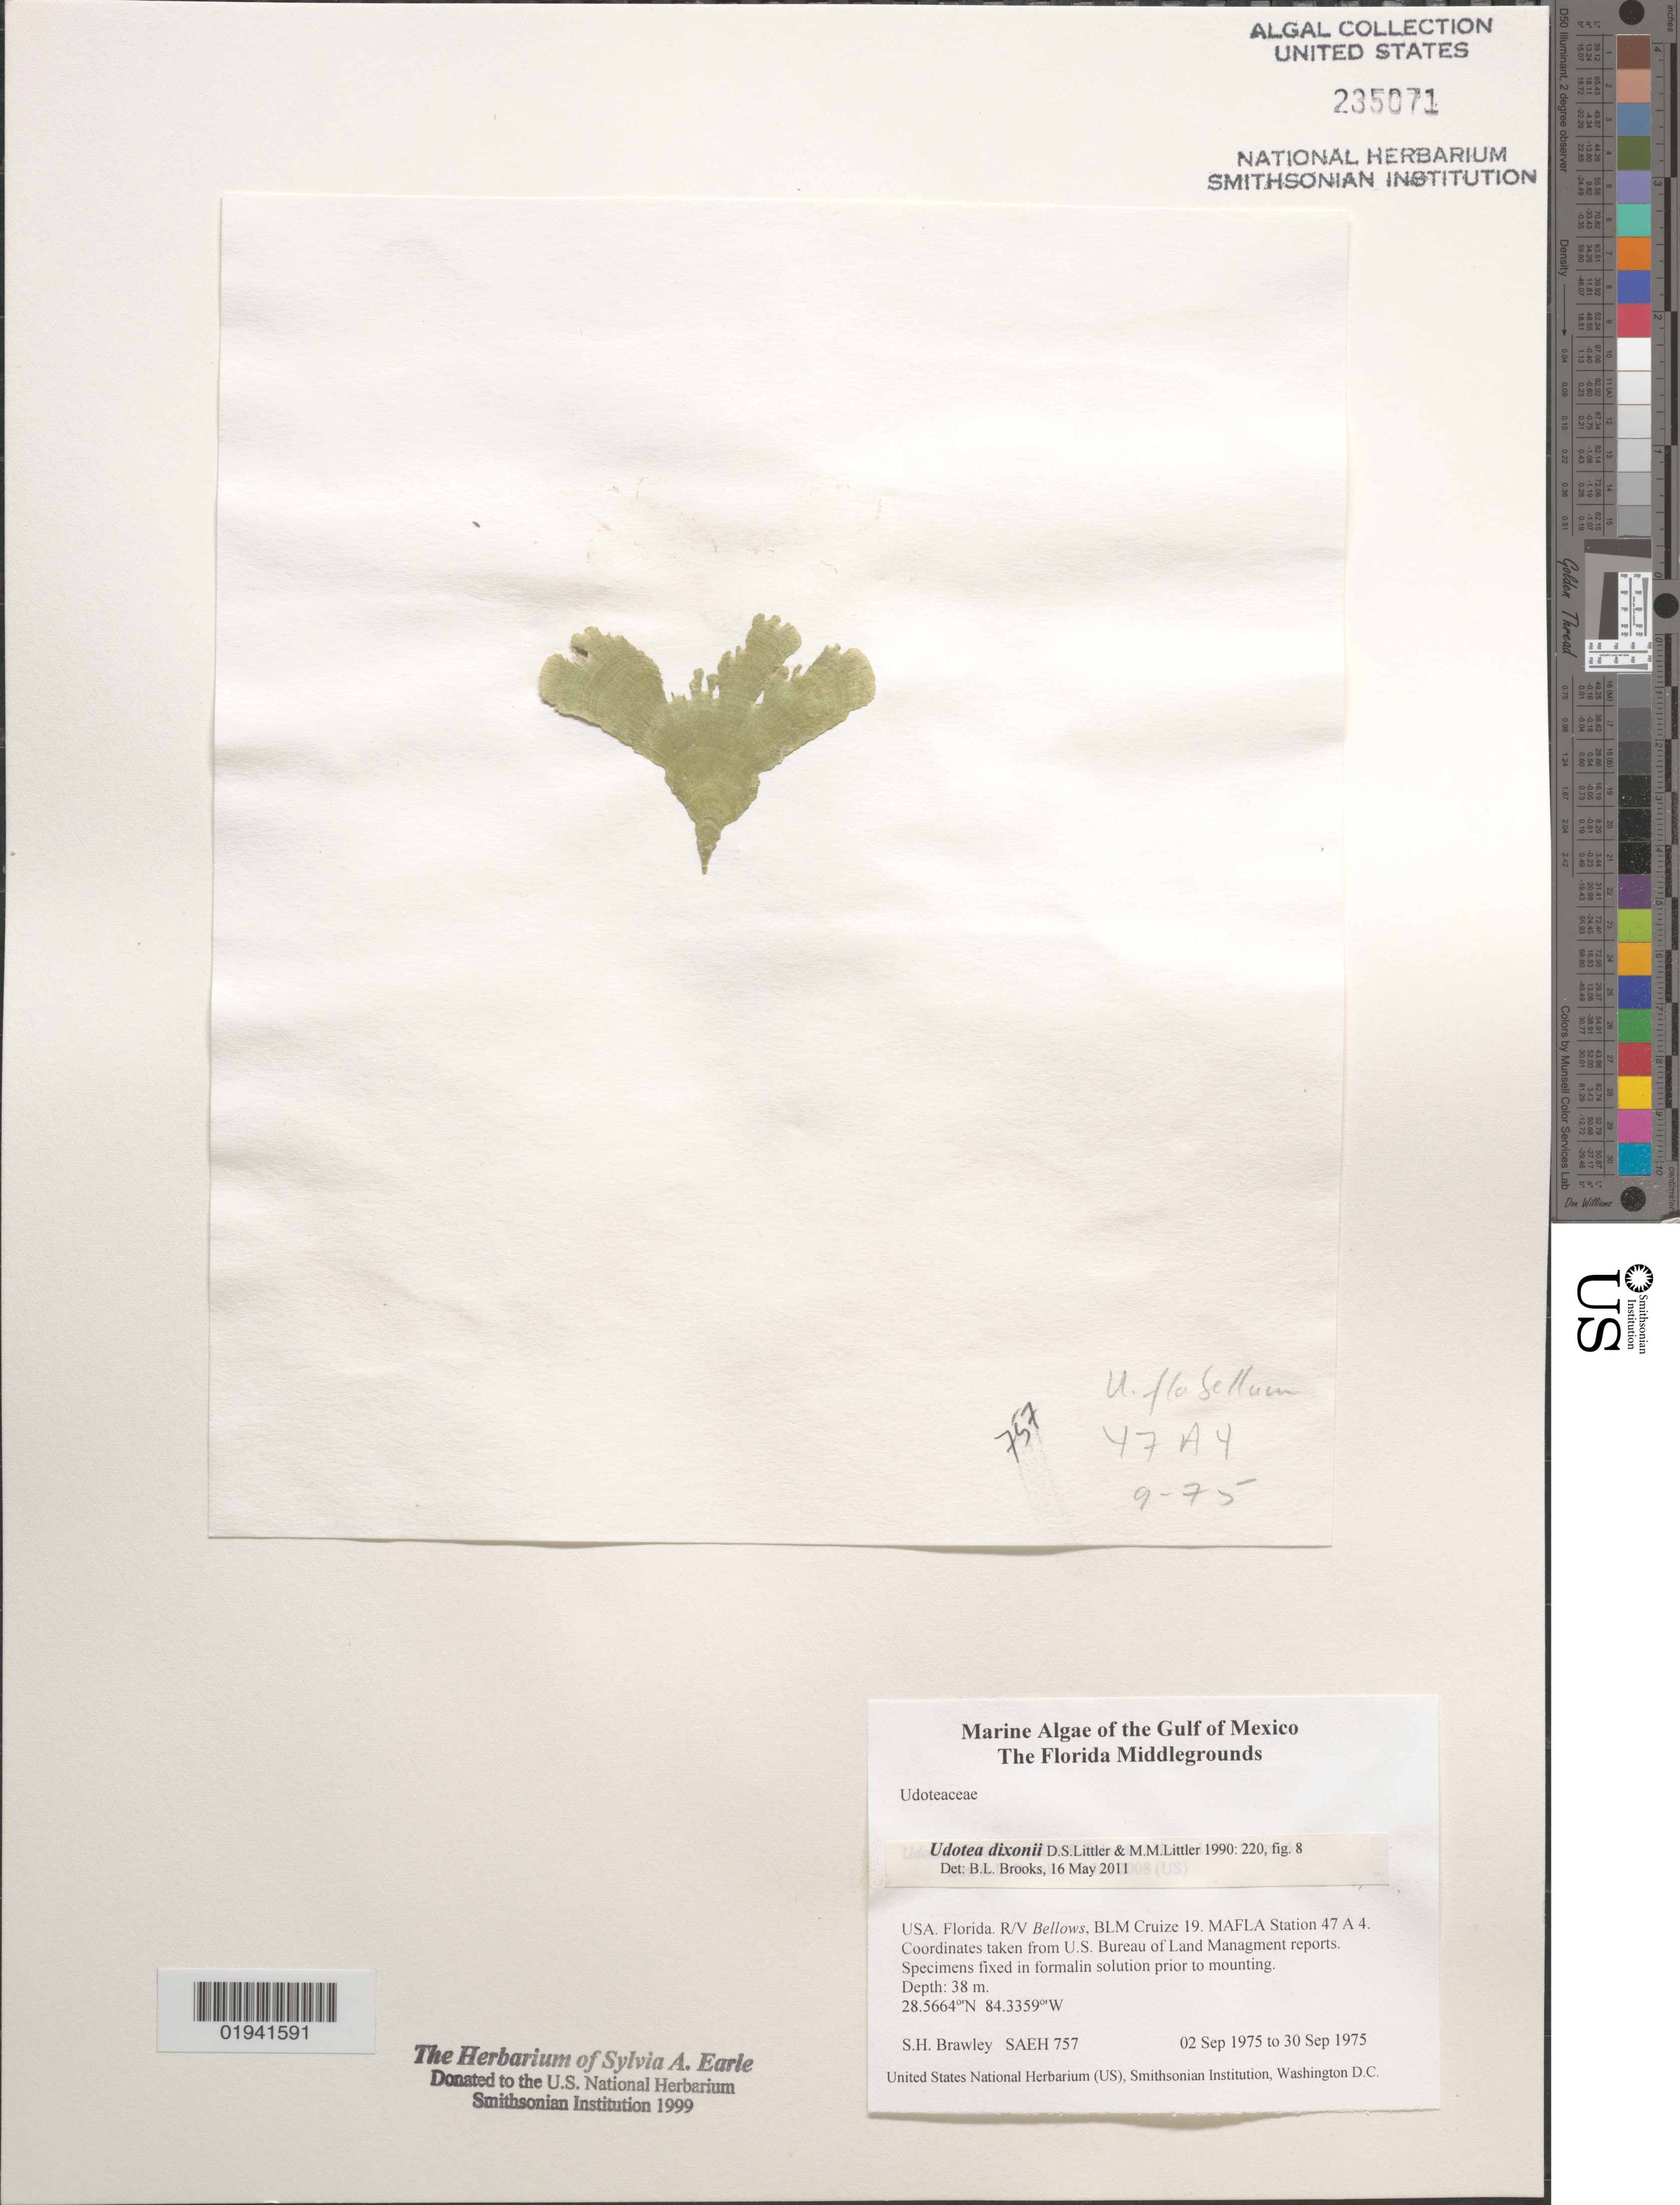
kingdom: Plantae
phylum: Chlorophyta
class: Ulvophyceae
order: Bryopsidales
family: Udoteaceae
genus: Udotea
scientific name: Udotea dixonii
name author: D.S. Littler & Littler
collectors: S. Brawley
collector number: SAEH757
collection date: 1975-09-02/1975-09-30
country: United States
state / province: Florida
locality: The Gulf of Mexico. The Florida Middlegrounds. R/V Bellows, BLM Cruize 19. MAFLA Station 47 A 4.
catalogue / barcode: US 235071